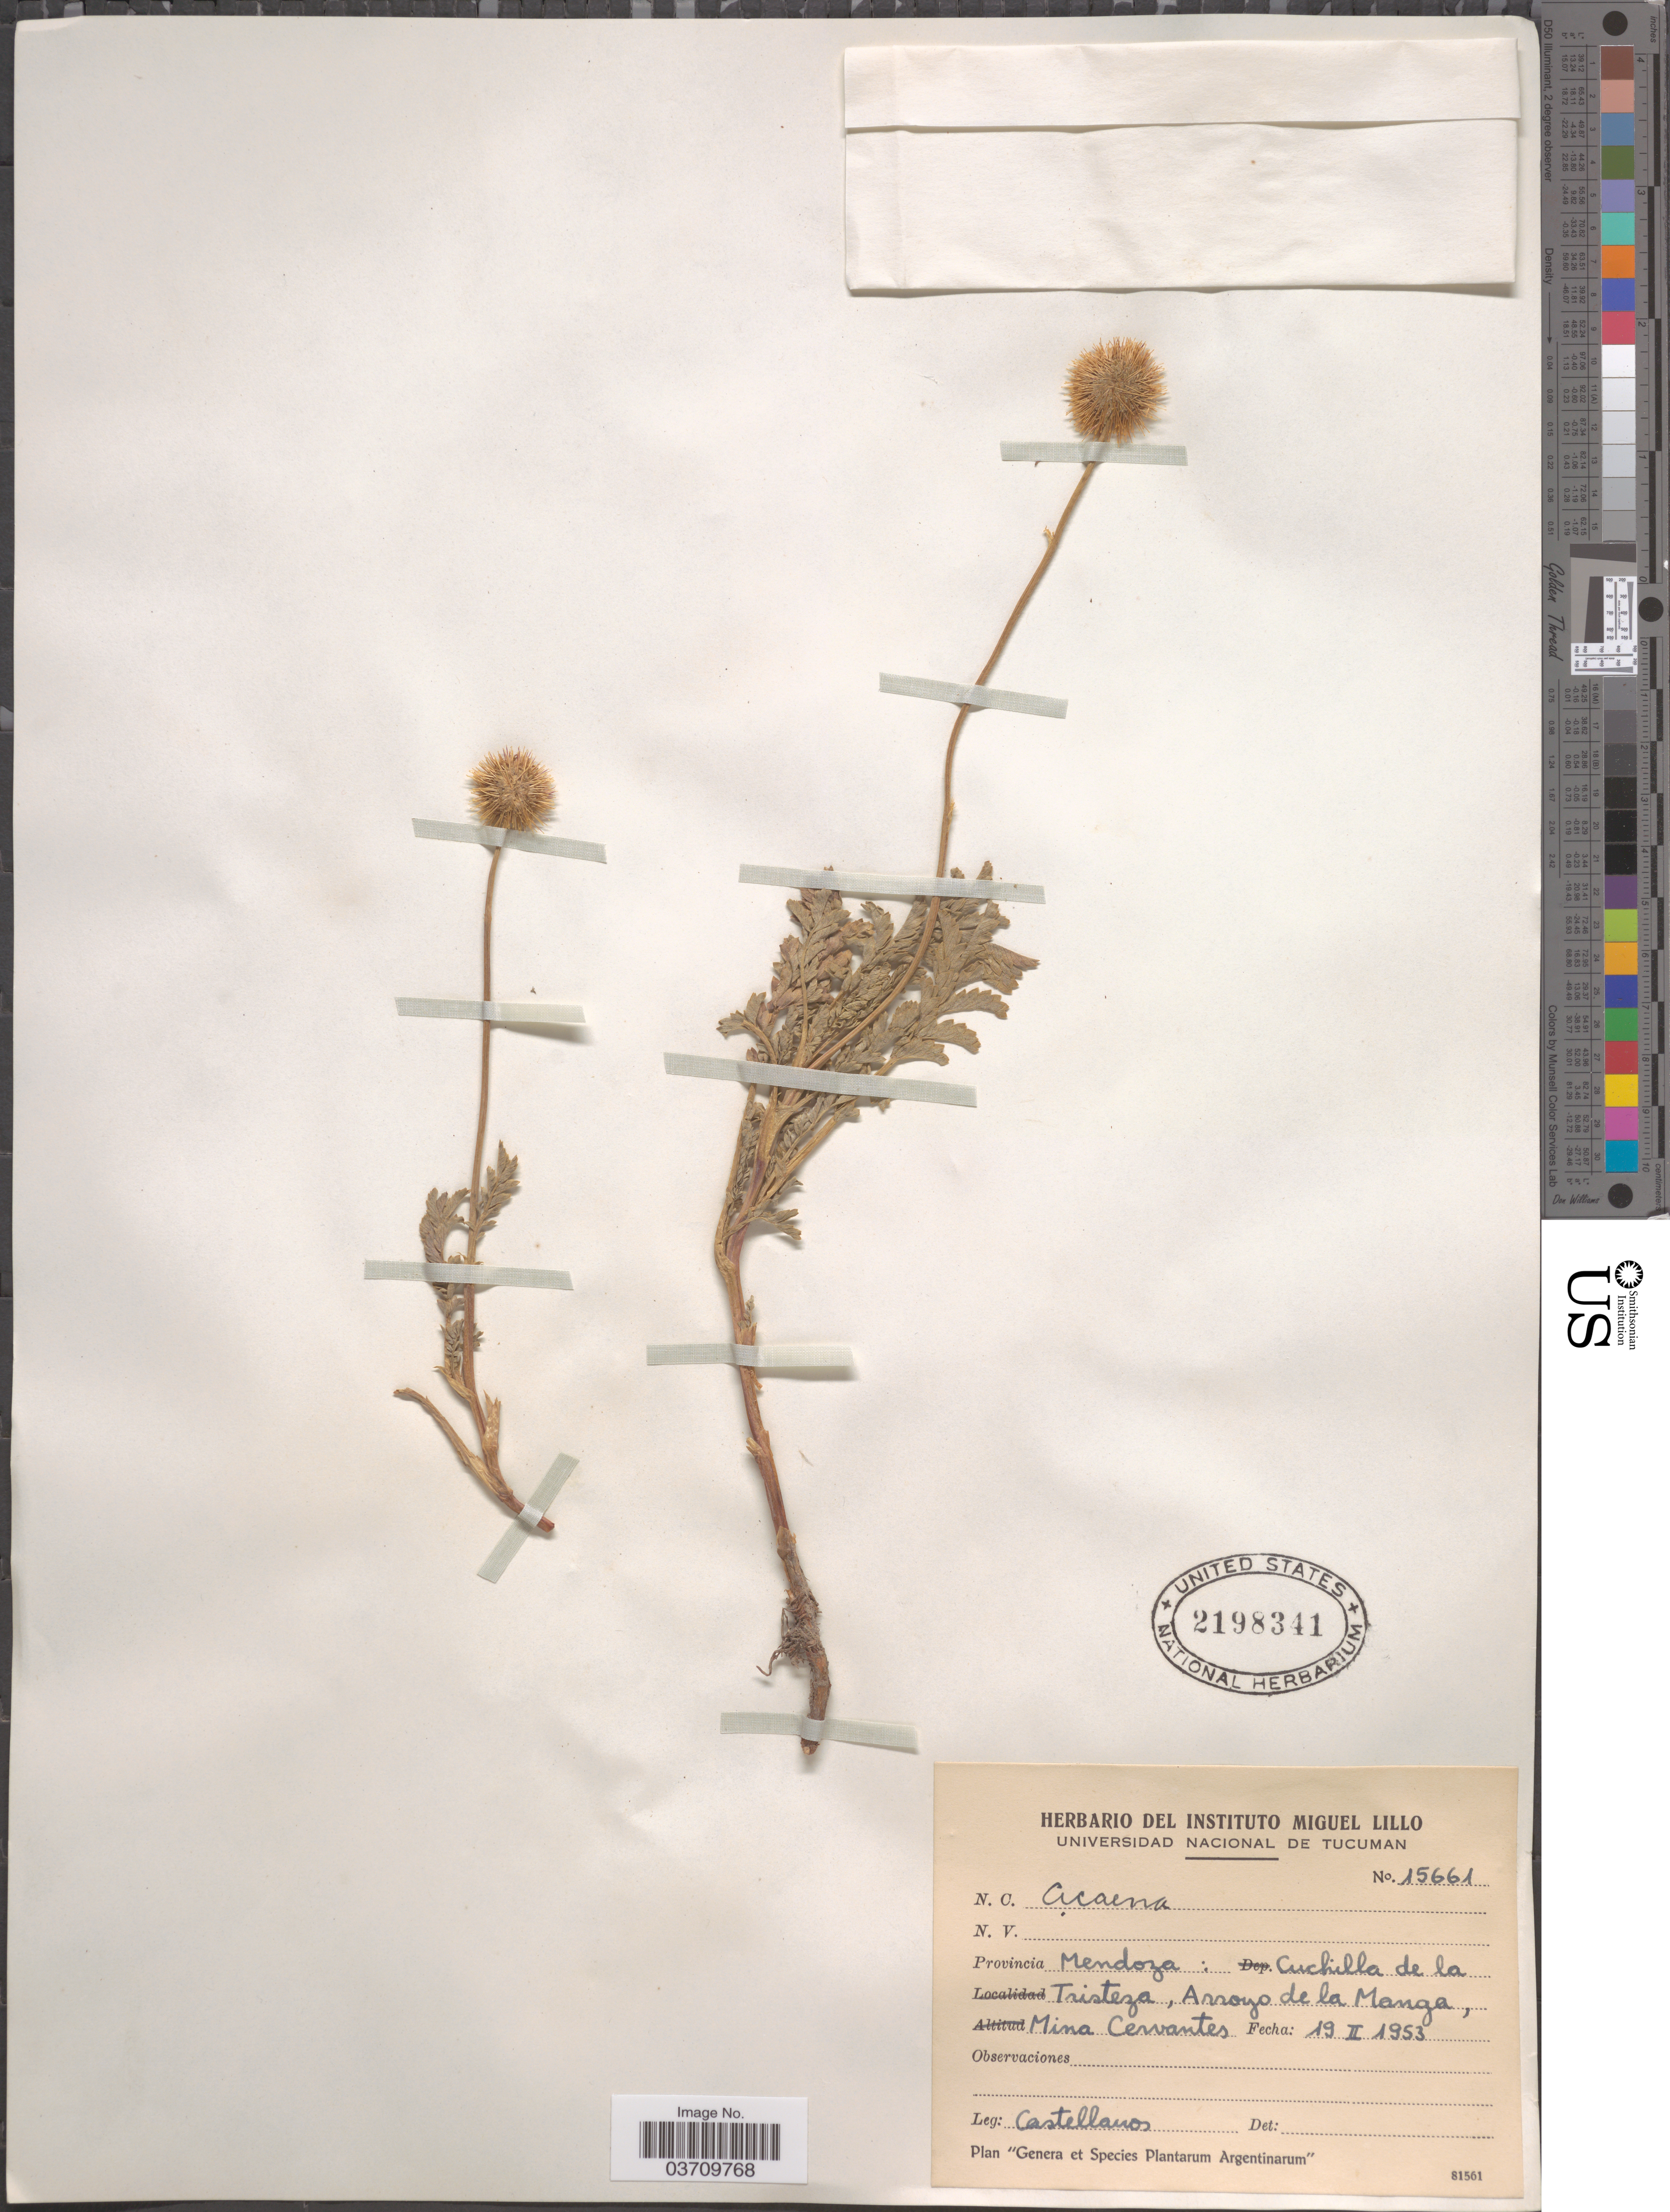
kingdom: Plantae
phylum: Tracheophyta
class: Magnoliopsida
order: Rosales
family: Rosaceae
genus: Acaena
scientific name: Acaena sp.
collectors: -- Castellanos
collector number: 15661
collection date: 1953-02-19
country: Argentina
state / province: Mendoza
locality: Cuchilla de la Tristeza, Arroyo de la Manga, Mina Cervantes.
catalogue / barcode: US 2198341